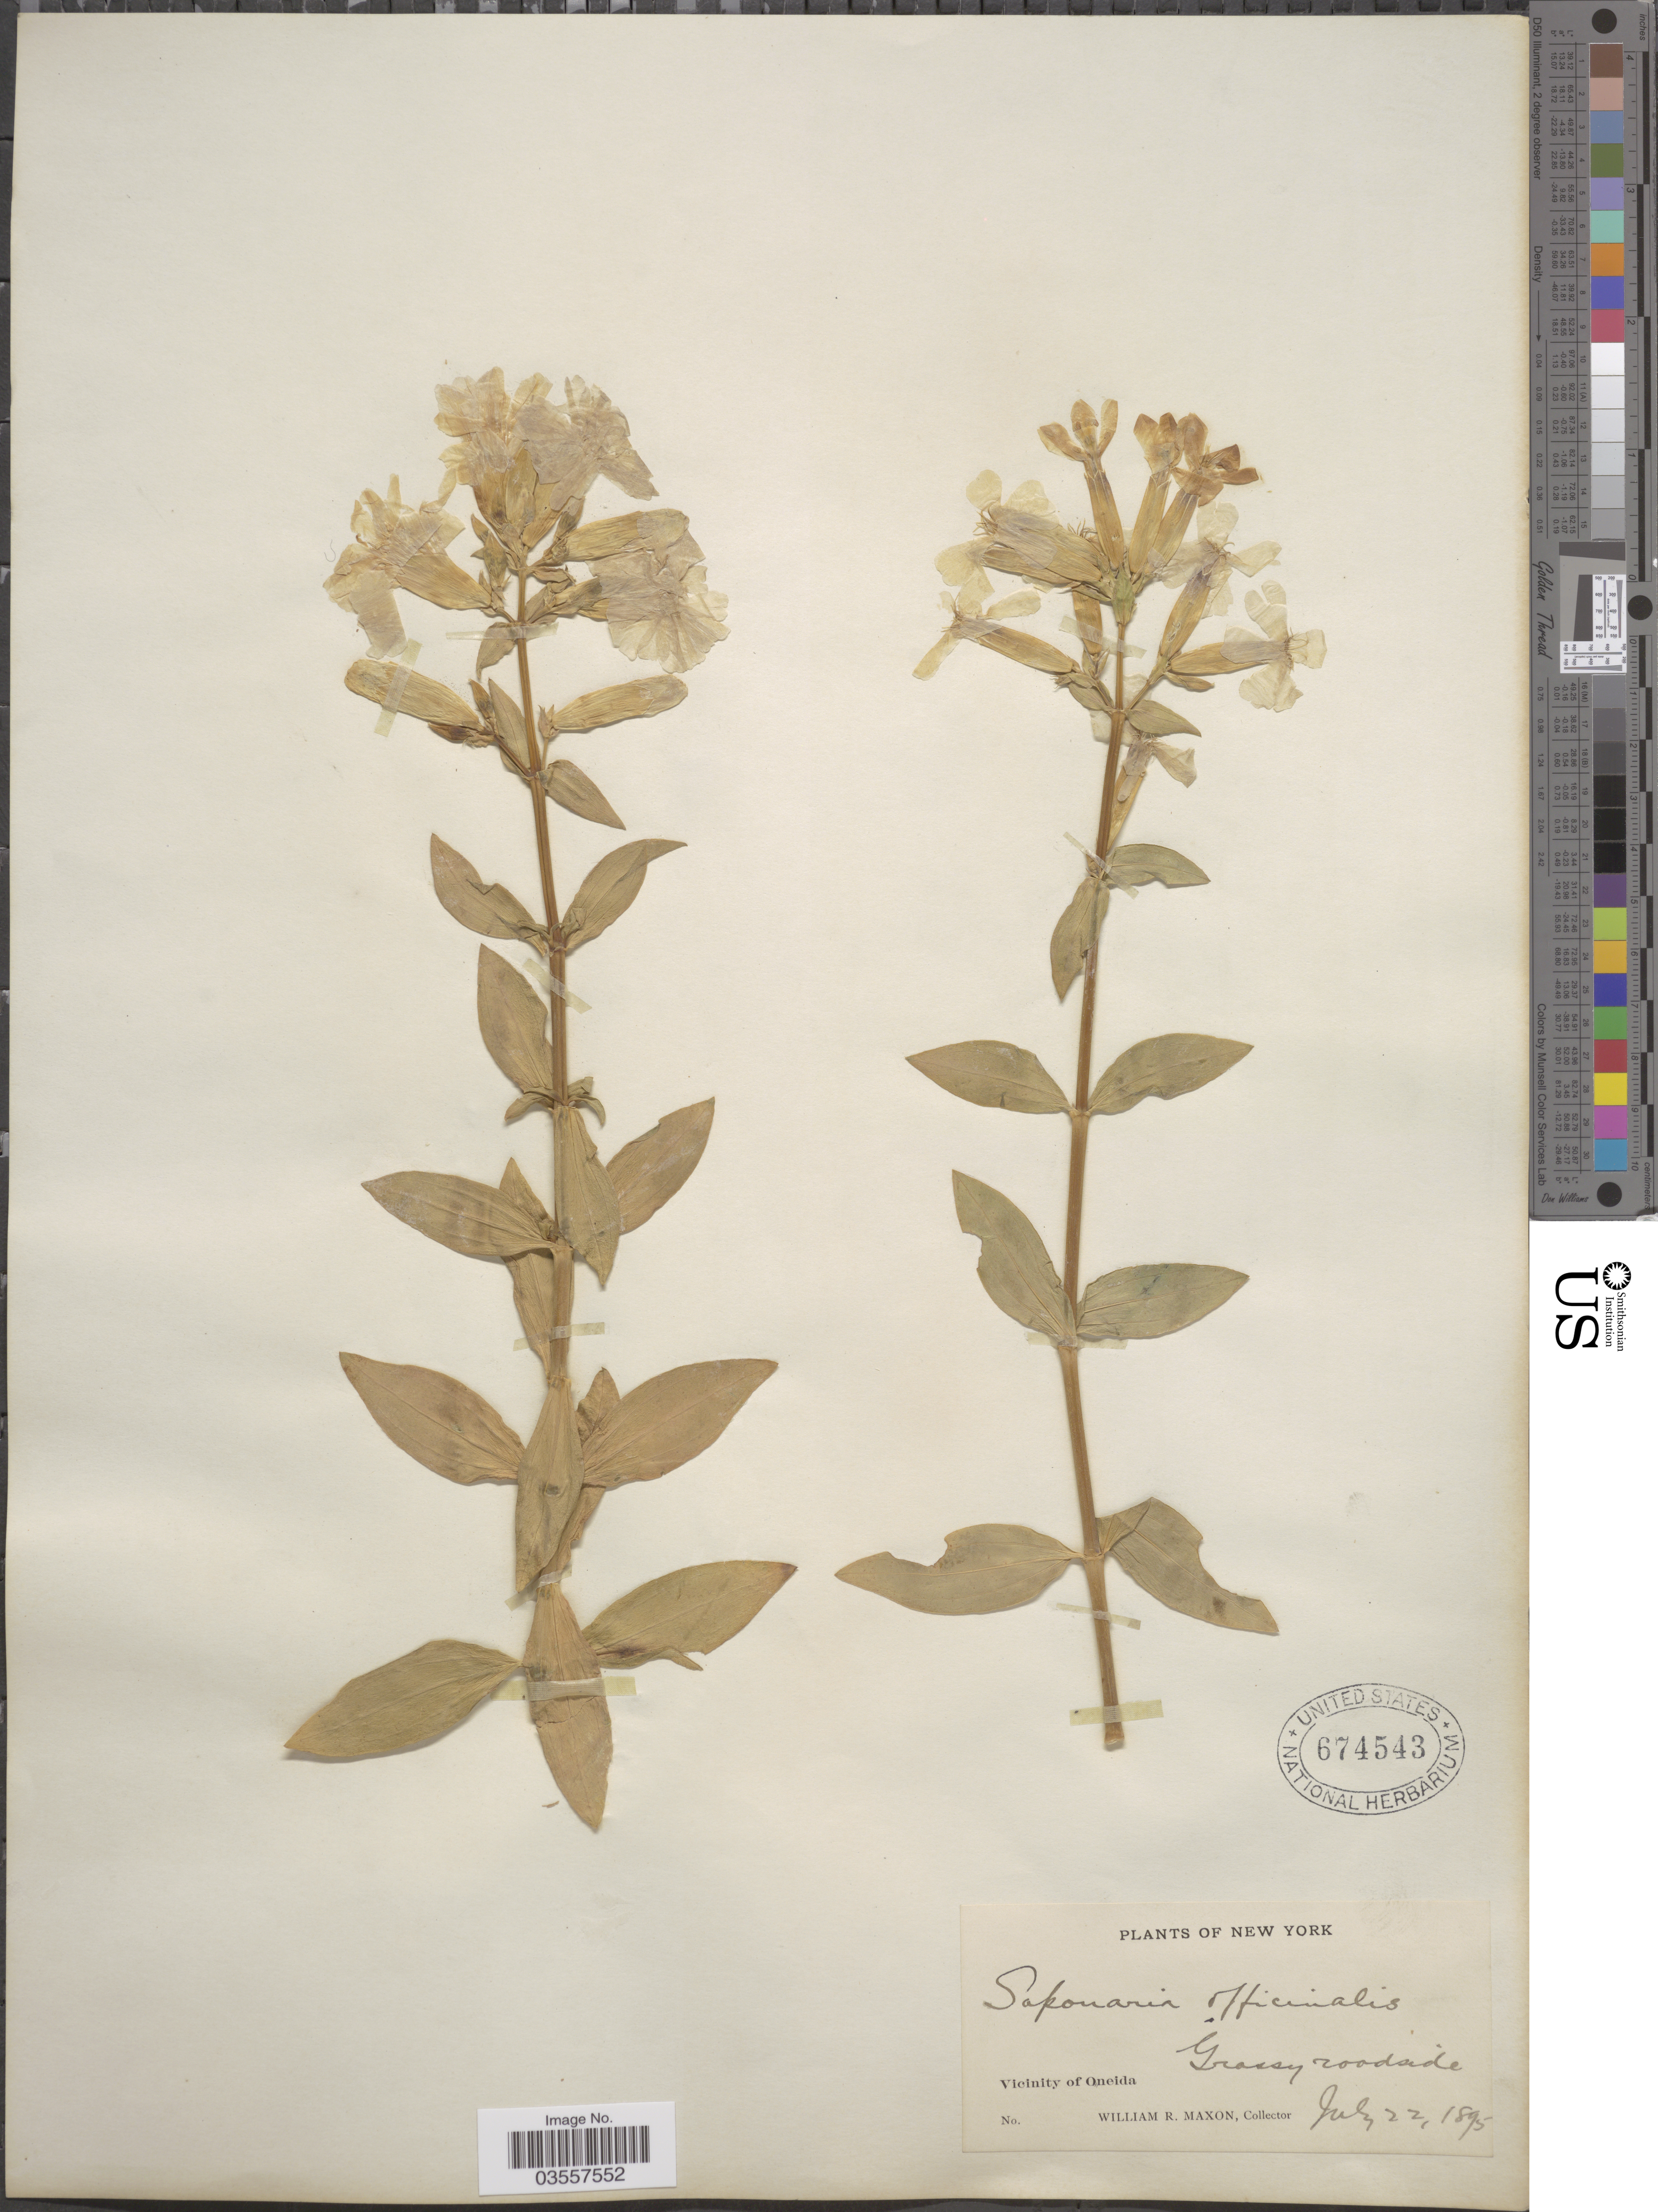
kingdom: Plantae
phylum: Tracheophyta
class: Magnoliopsida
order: Caryophyllales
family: Caryophyllaceae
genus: Saponaria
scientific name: Saponaria officinalis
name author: L.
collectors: W. R. Maxon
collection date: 1895-07-22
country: United States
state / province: New York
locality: Vicinity of Oneida, Grassy roadside.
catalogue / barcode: US 674543